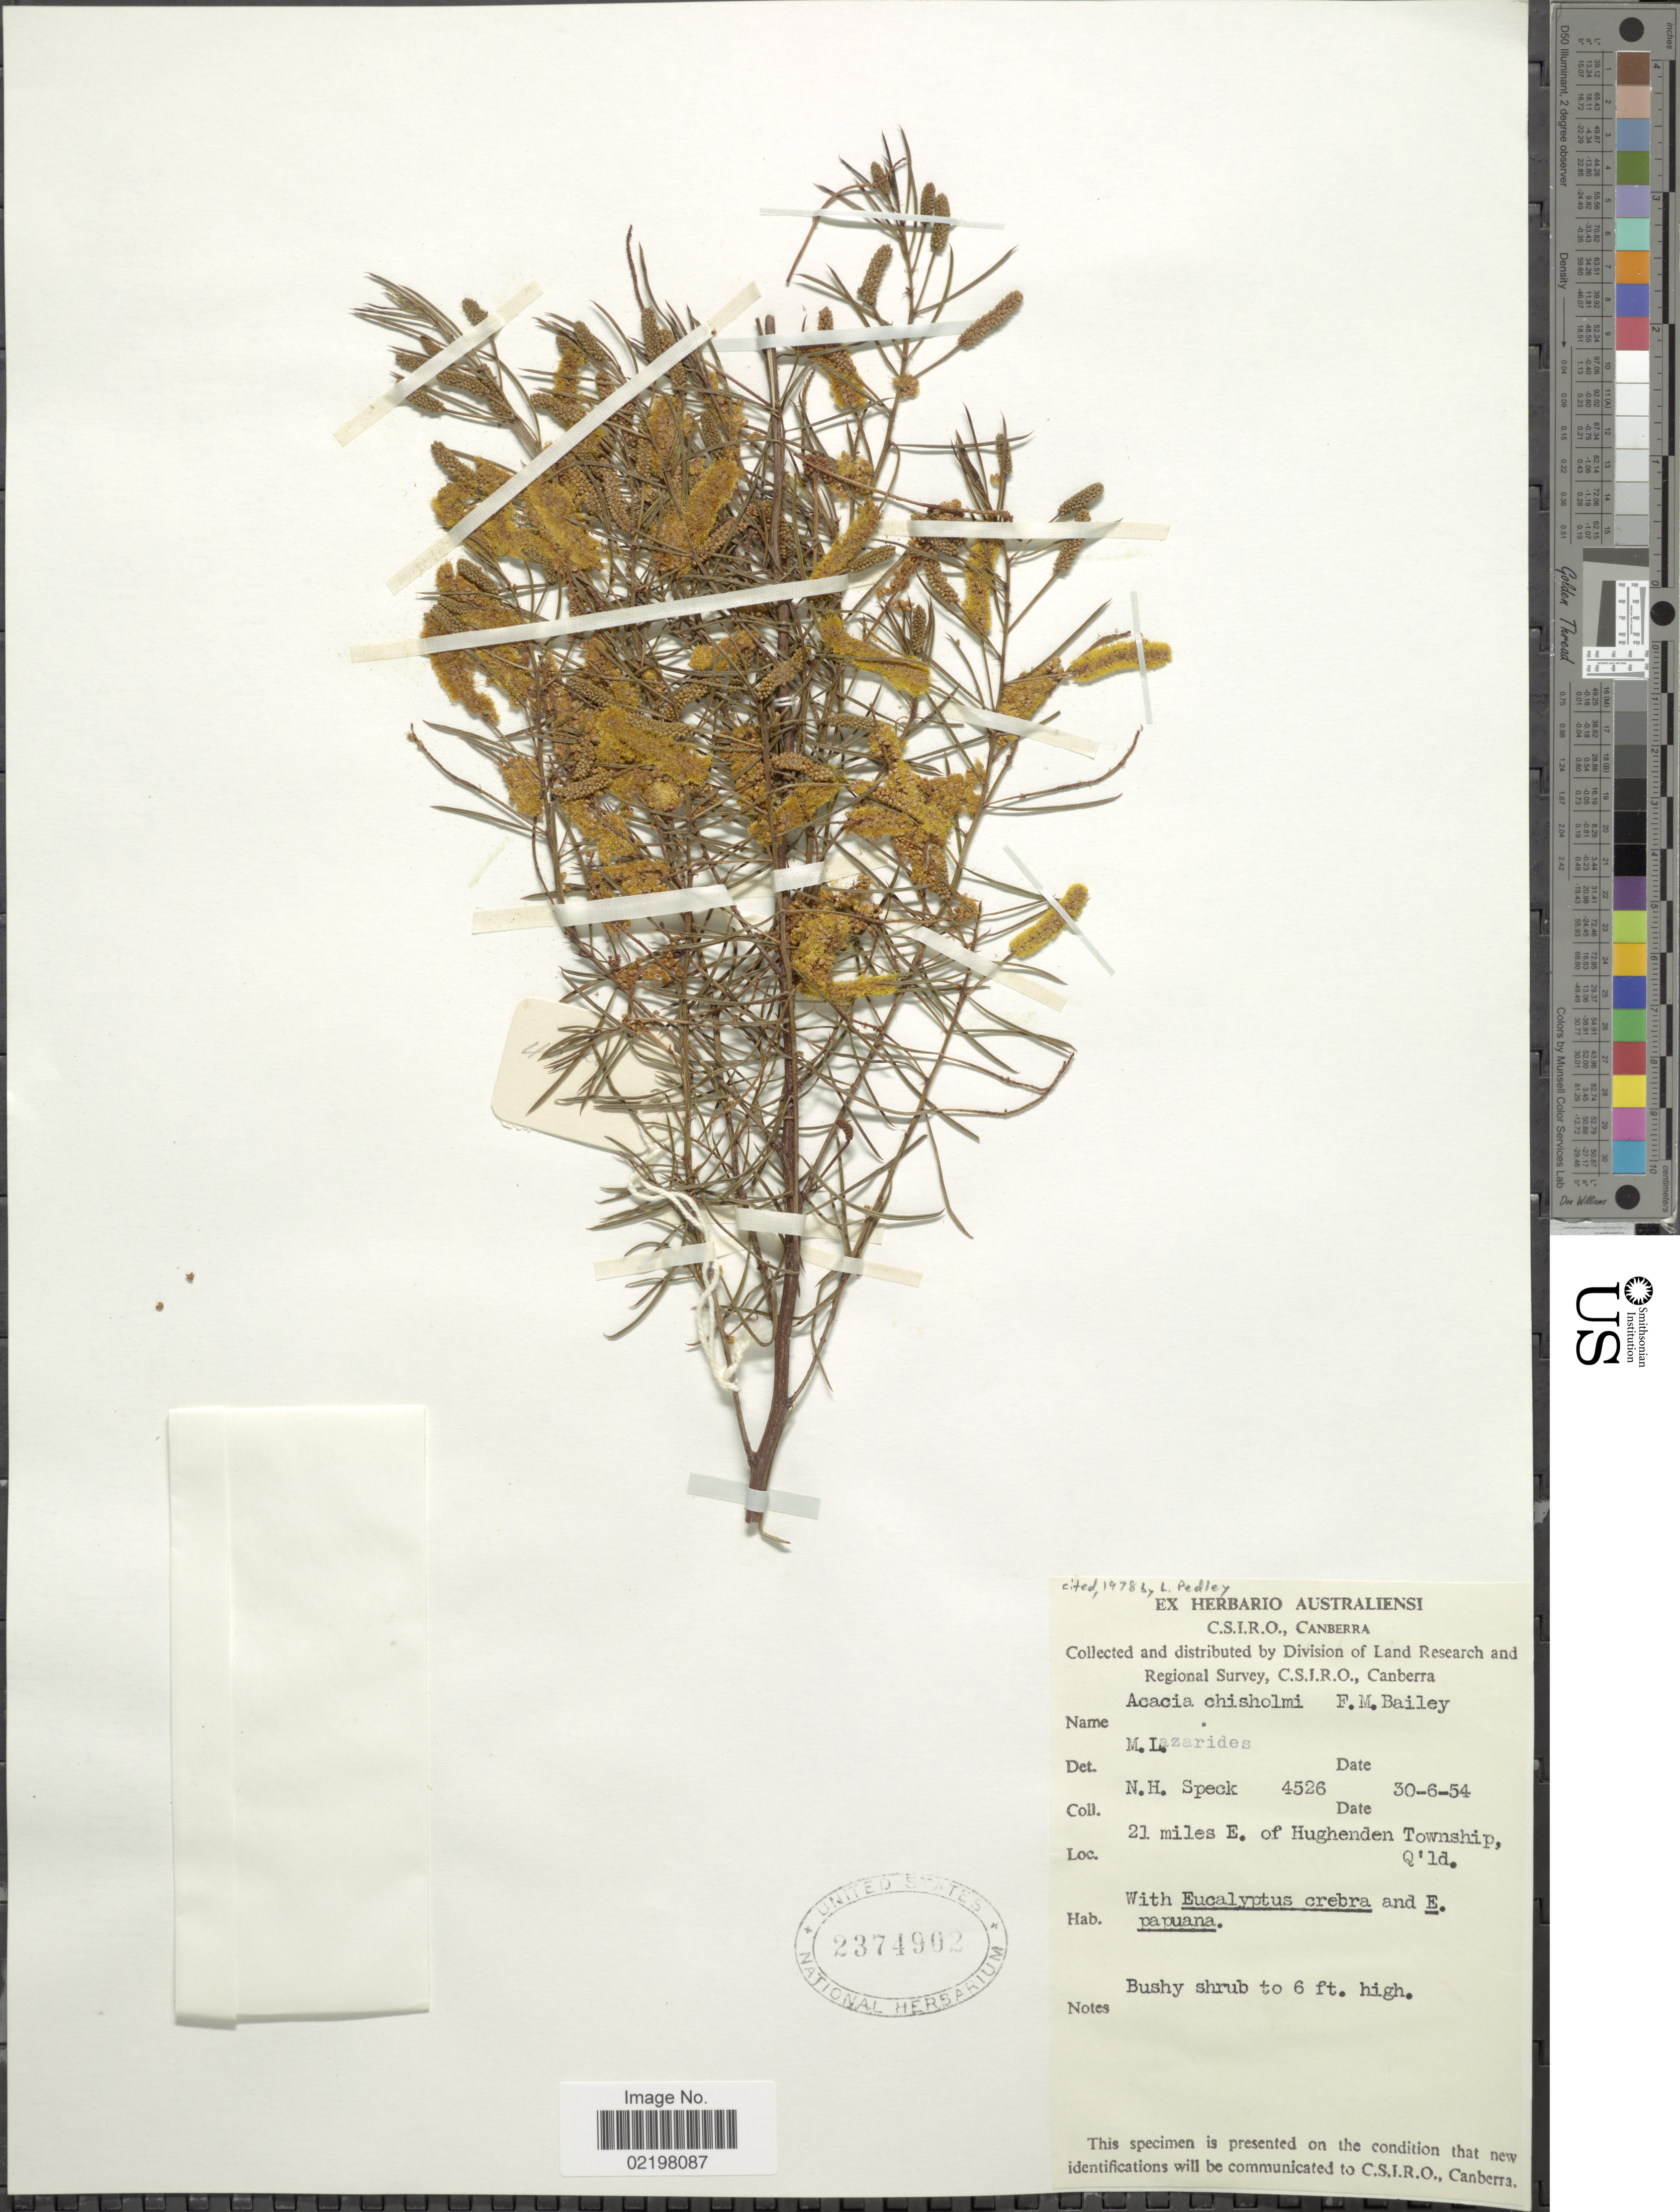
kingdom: Plantae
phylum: Tracheophyta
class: Magnoliopsida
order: Fabales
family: Fabaceae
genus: Acacia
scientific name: Acacia chisholmii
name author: F.M. Bailey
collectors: N. Speck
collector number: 4526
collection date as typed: Transcribed d/m/y: 30/6/54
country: Australia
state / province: Queensland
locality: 21 miles E. of Hughenden Township, Q' ld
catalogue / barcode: US 2374902